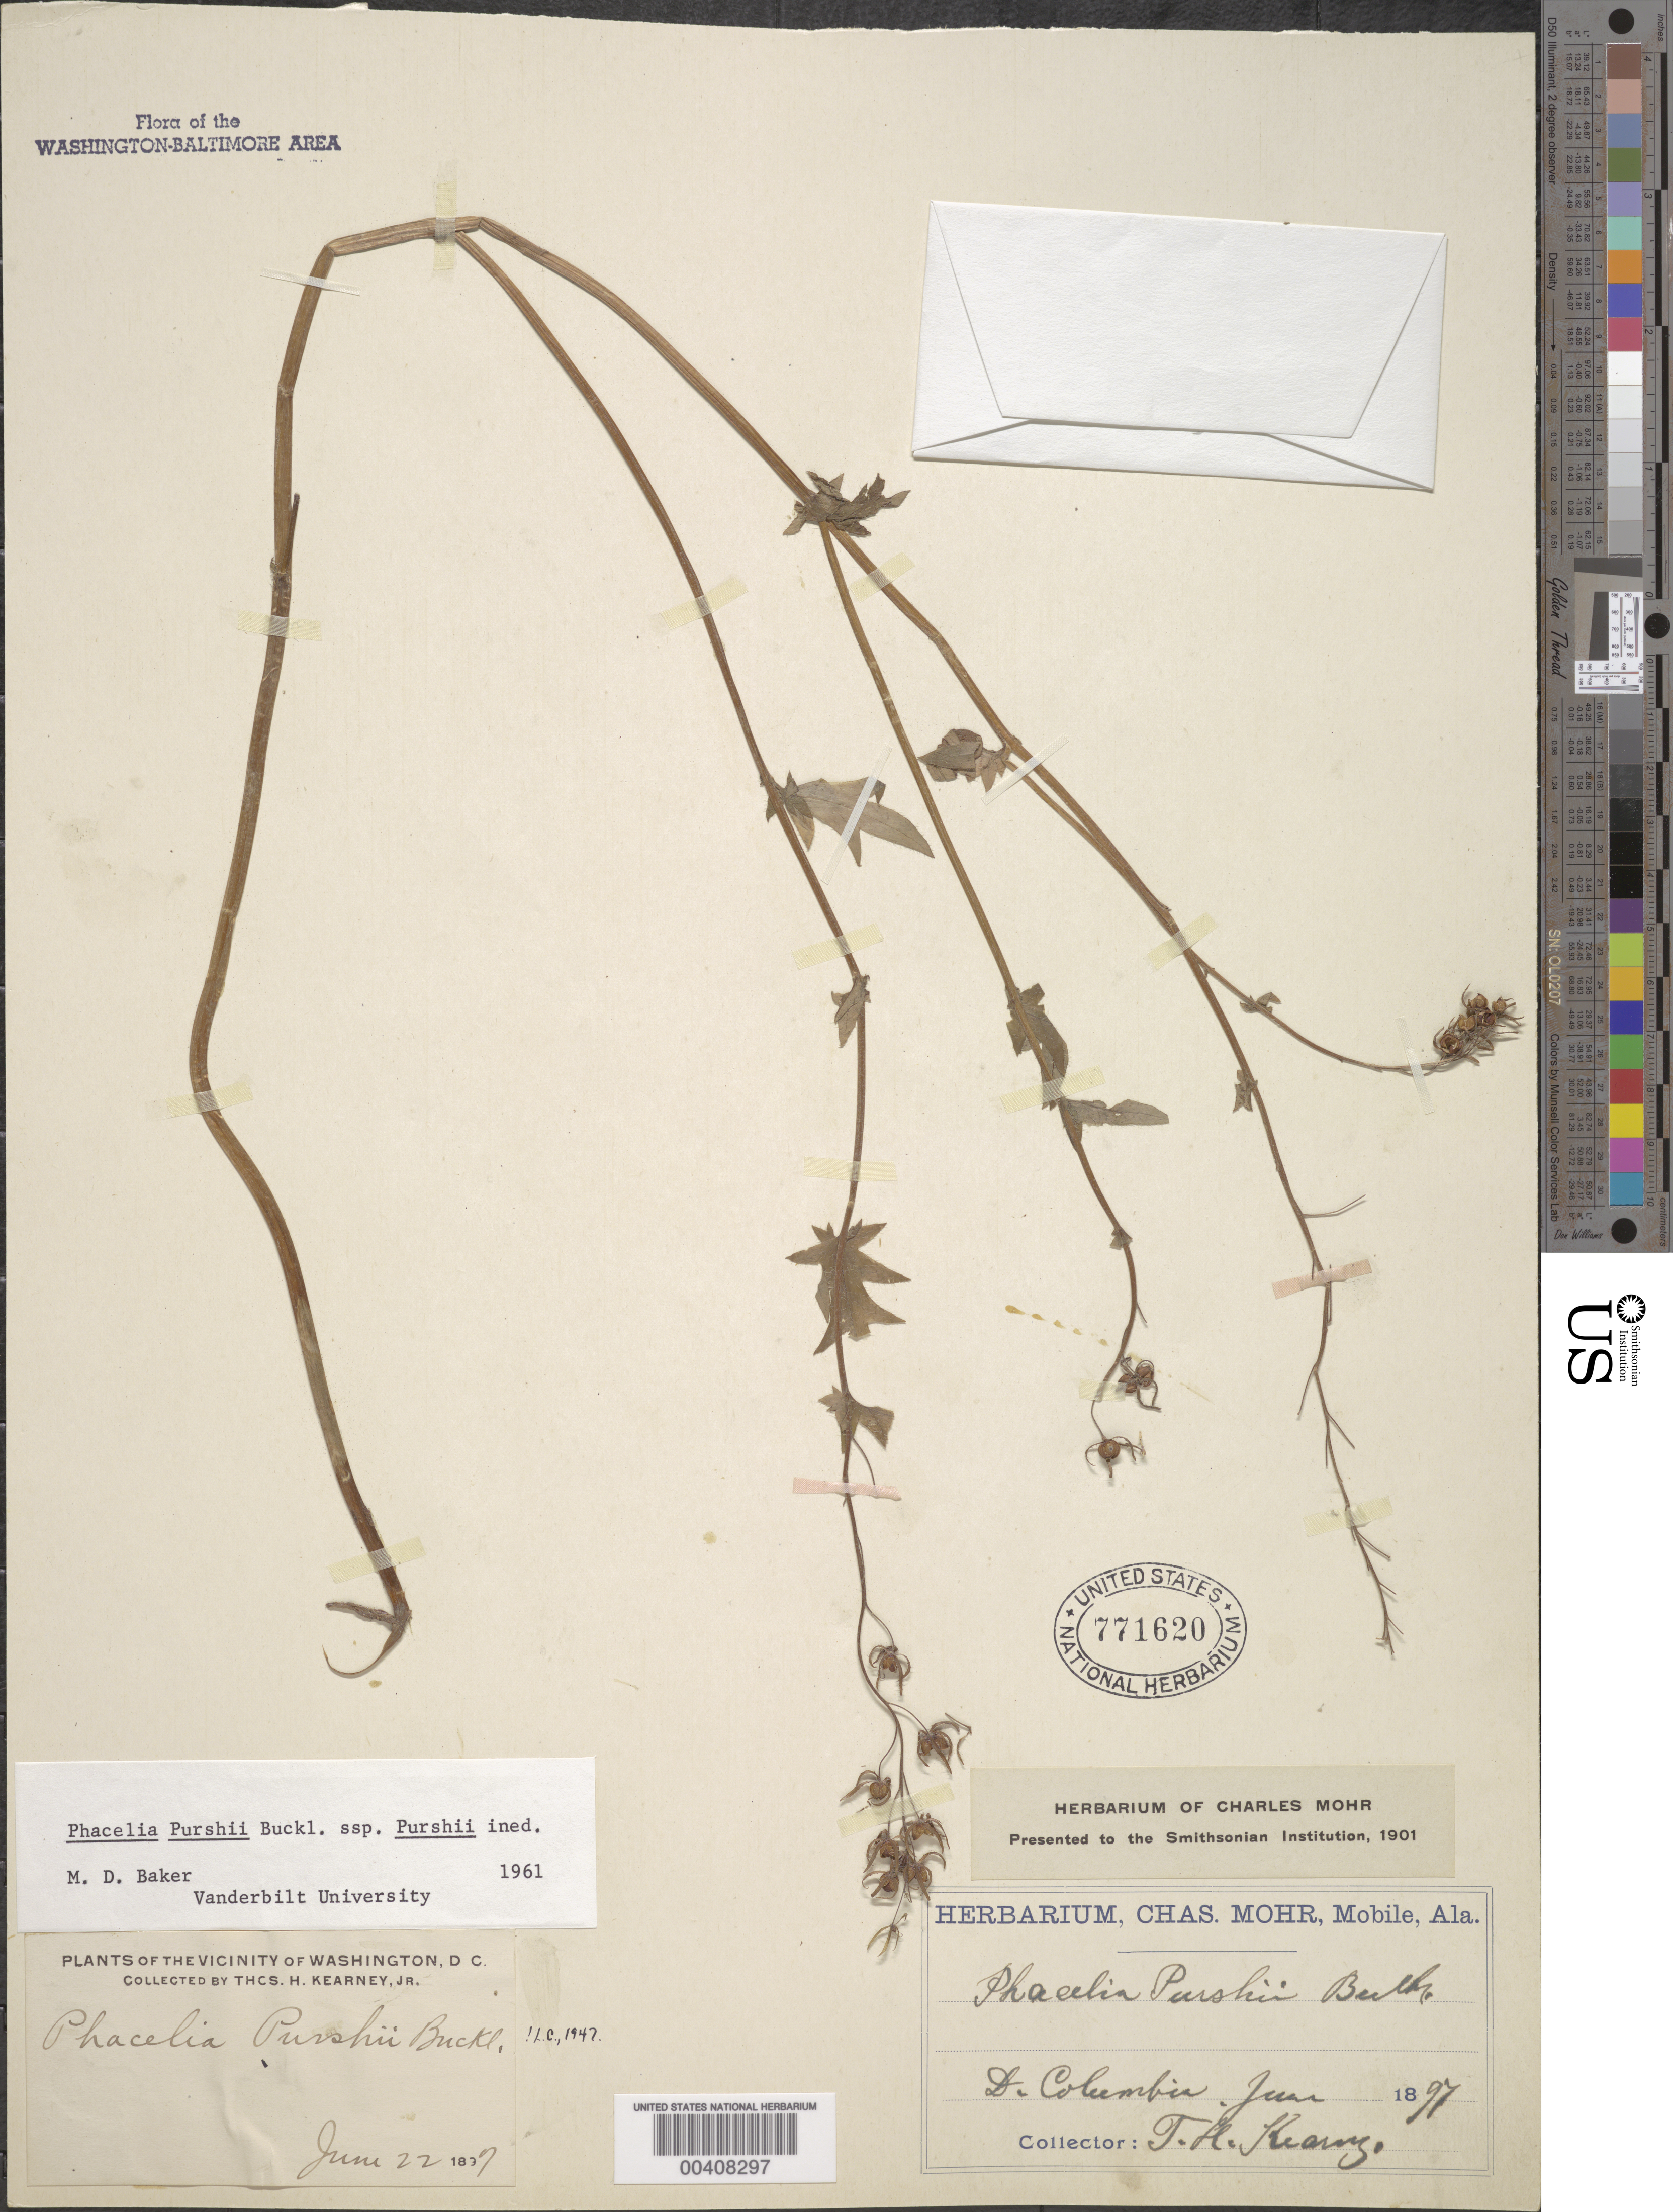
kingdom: Plantae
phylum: Tracheophyta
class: Magnoliopsida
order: Boraginales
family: Hydrophyllaceae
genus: Phacelia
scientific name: Phacelia purshii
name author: Buckley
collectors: T. H. Kearney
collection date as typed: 22 Jun 1837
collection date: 1837-06-22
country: United States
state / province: District of Columbia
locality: Washington DC area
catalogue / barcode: US 771620